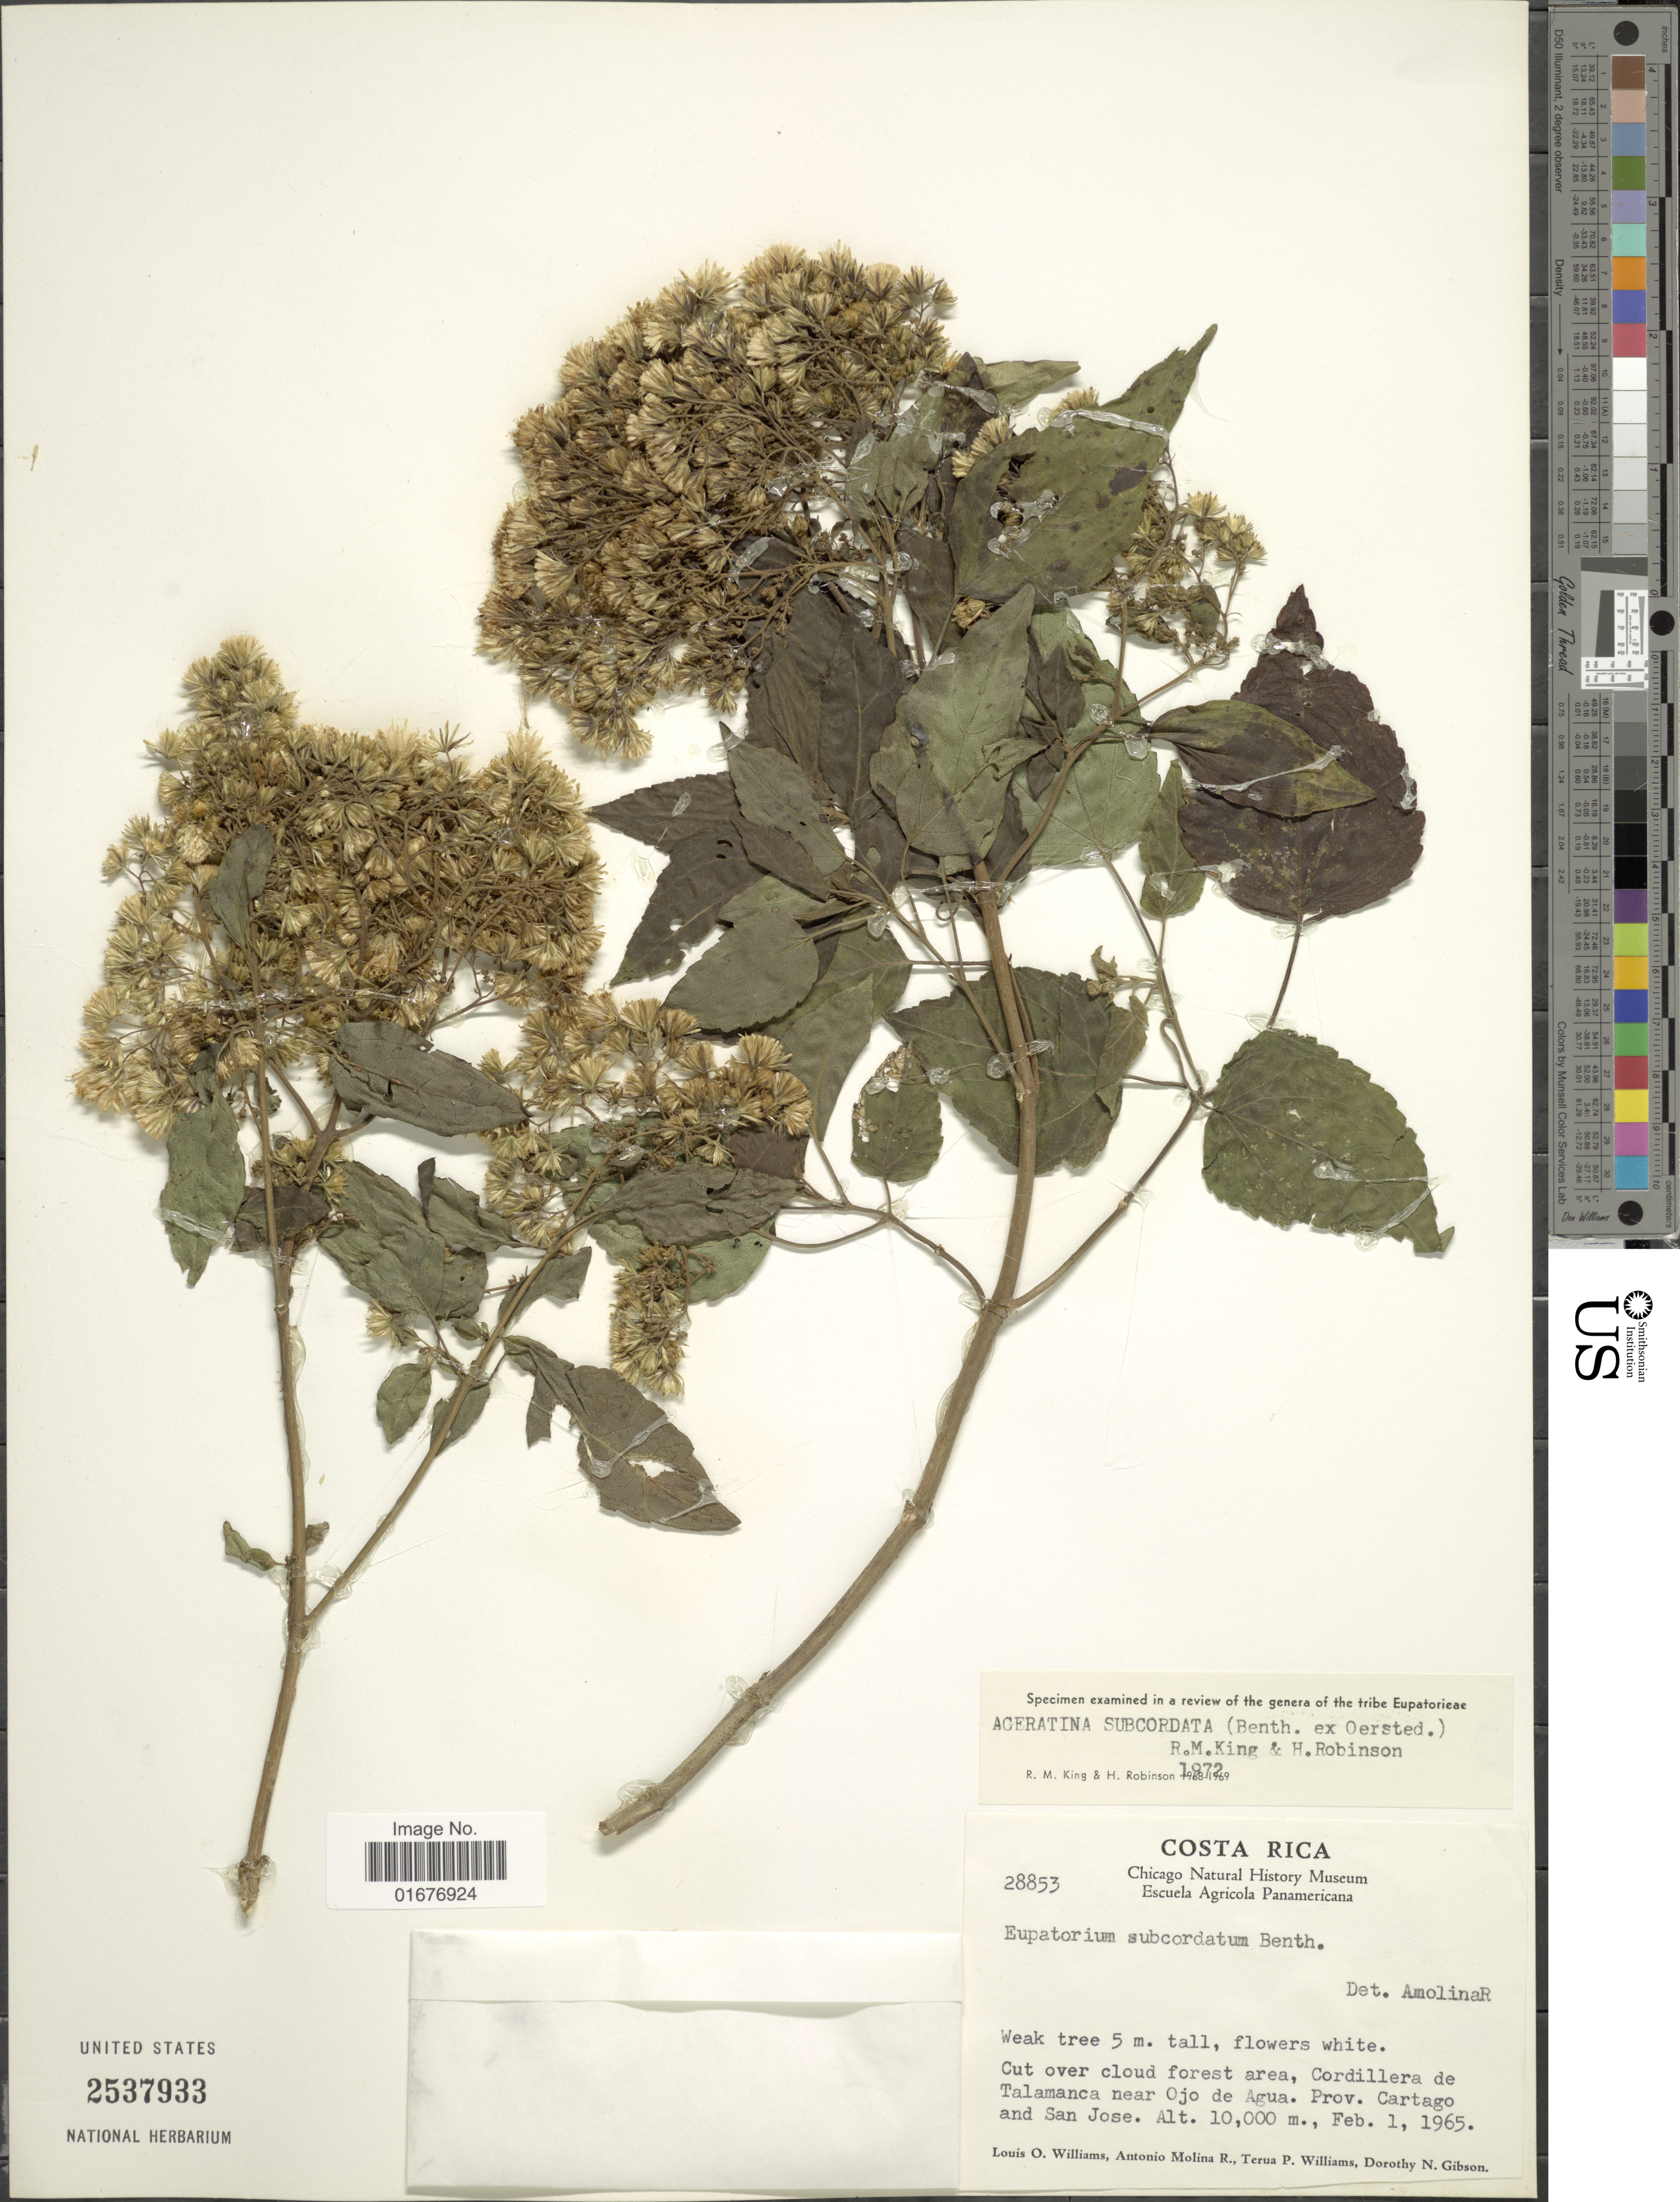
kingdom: Plantae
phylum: Tracheophyta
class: Magnoliopsida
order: Asterales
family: Asteraceae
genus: Ageratina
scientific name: Ageratina subcordata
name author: (Benth. ex Oerst.) R.M. King & H. Rob.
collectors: L. O. Williams, A. Molina R., T. P. Williams & D. N. Gibson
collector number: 28853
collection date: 1965-02-01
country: Costa Rica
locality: Cordillera de Talamanca near Ojo de agua, Prov. Cartago and San Jose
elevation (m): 10000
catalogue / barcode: US 2537933